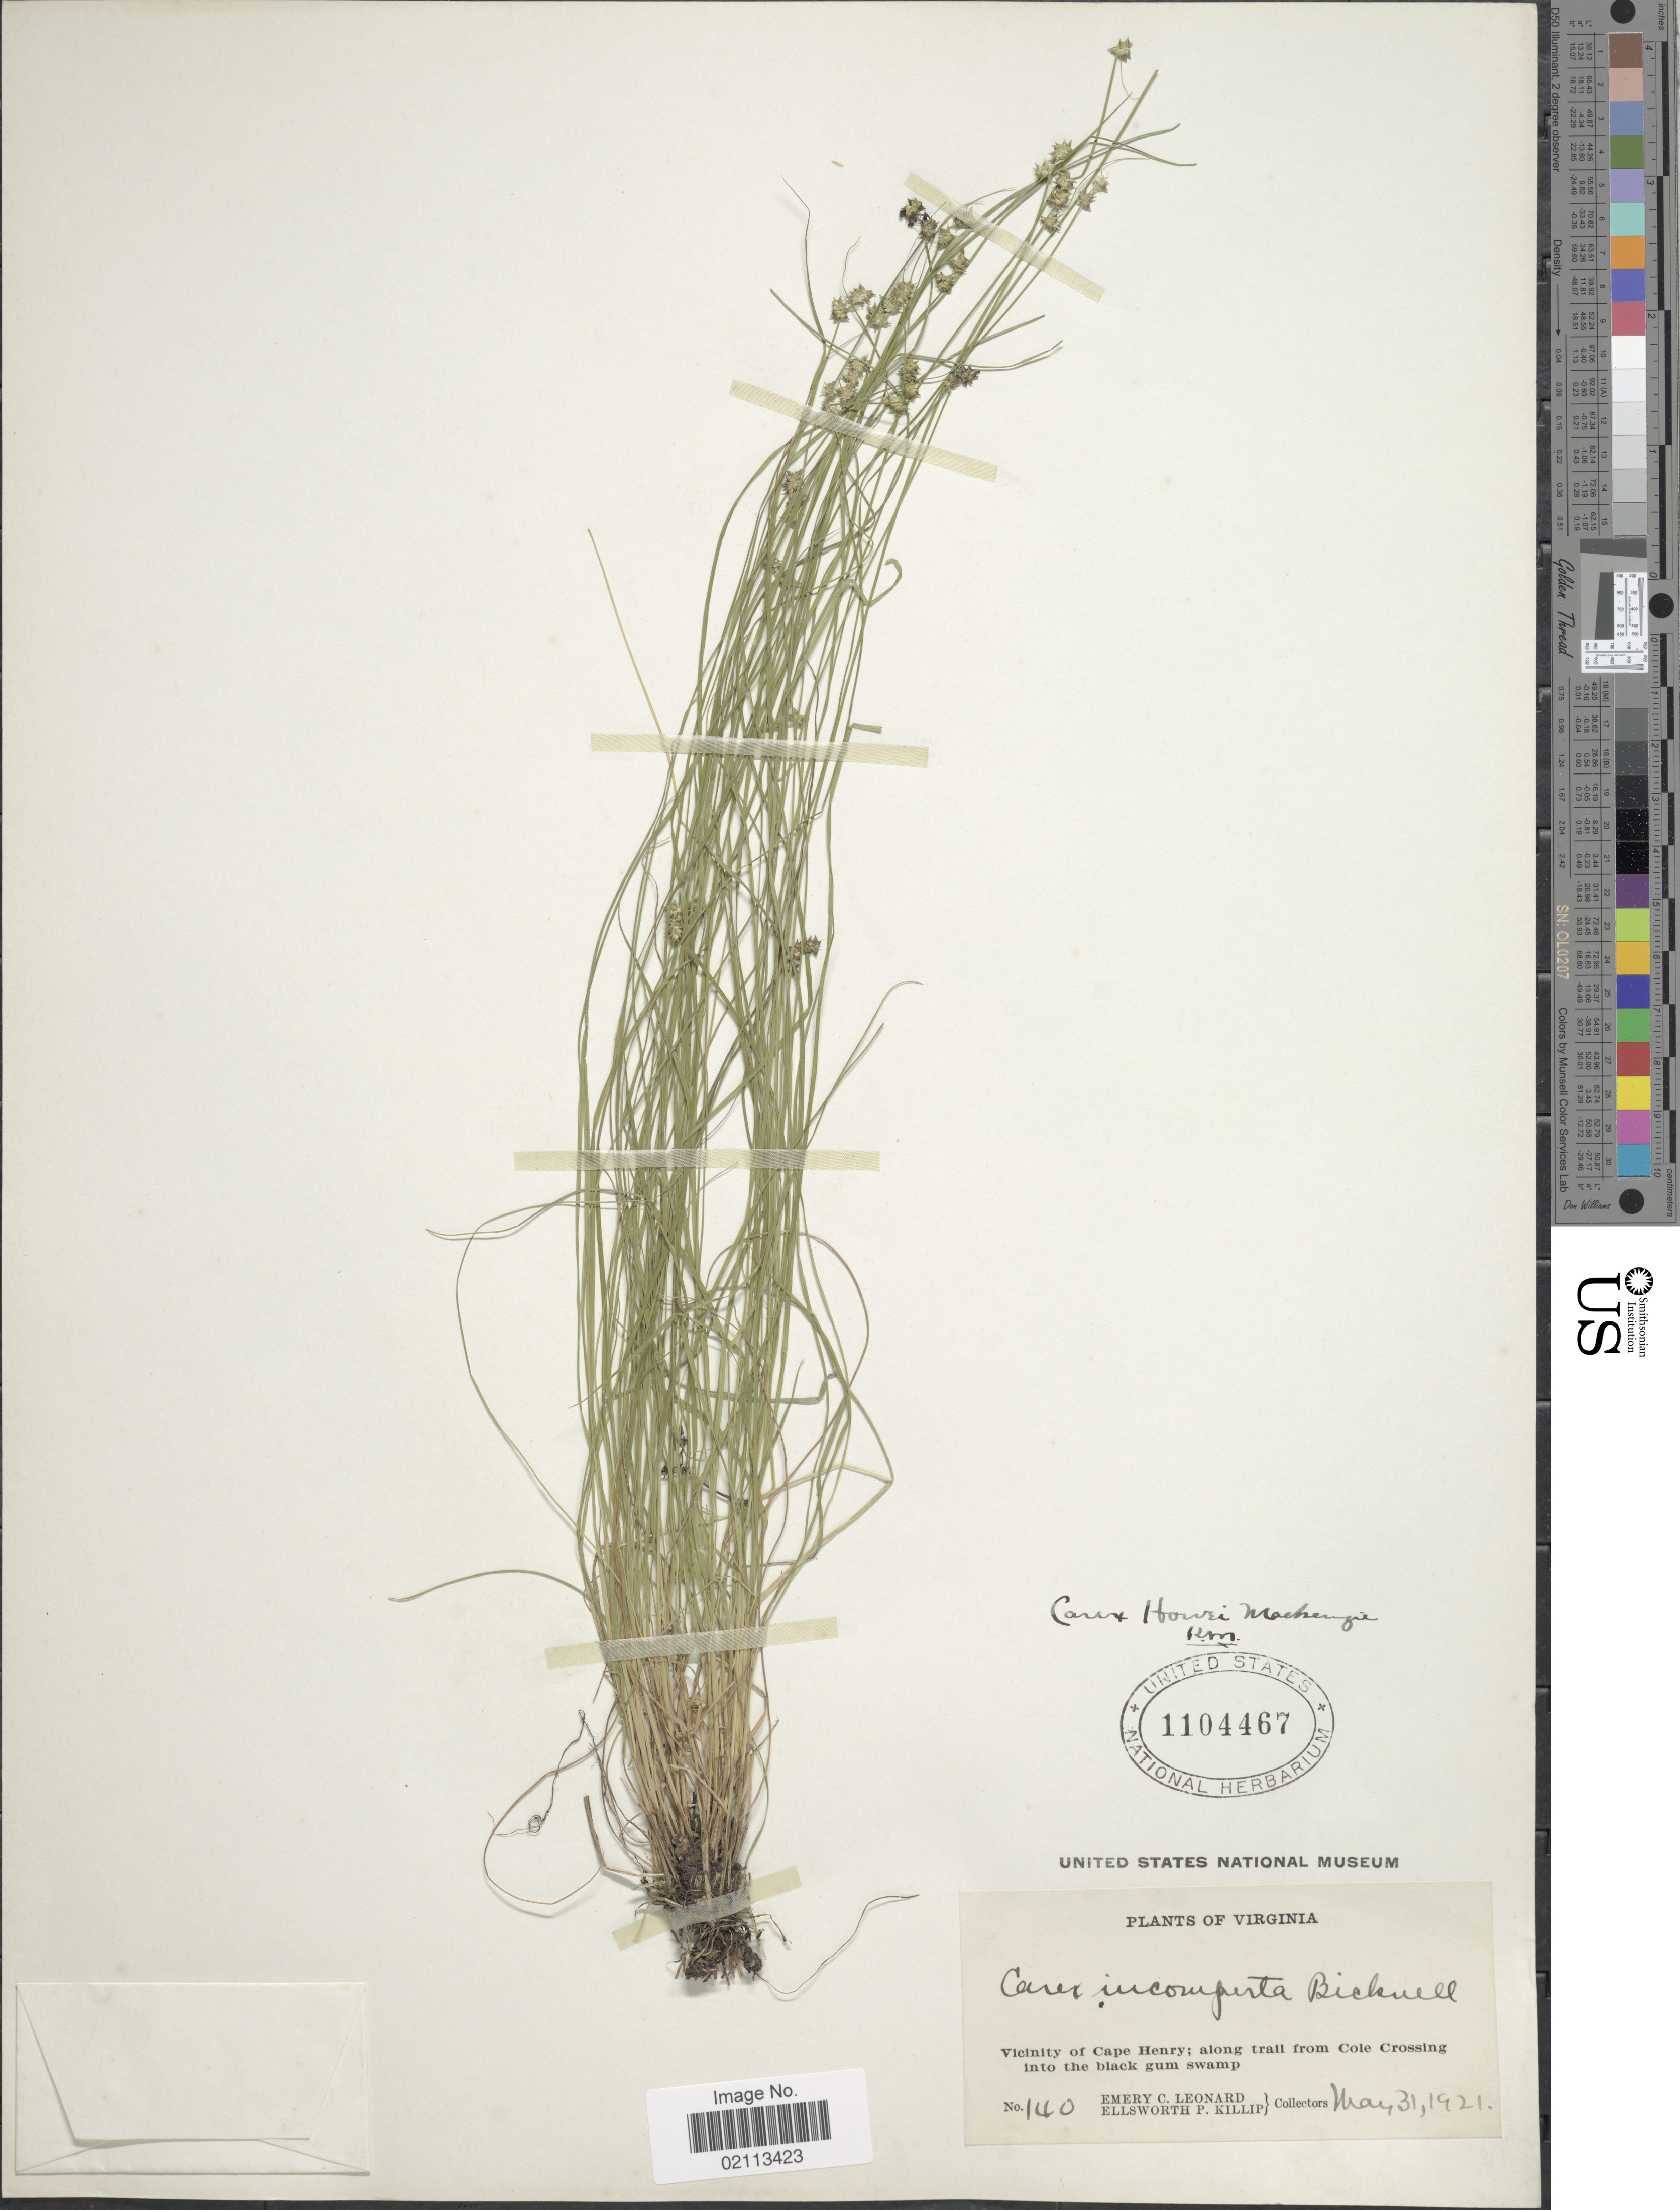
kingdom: Plantae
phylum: Tracheophyta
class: Liliopsida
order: Poales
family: Cyperaceae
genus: Carex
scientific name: Carex howei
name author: Mack.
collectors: E. C. Leonard & E. P. Killip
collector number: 140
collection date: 1921-05-31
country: United States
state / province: Virginia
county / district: City of Virginia Beach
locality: Vicinity of Cape Henry; along trail from Cole Crossing into the black gum swamp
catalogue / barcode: US 1104467